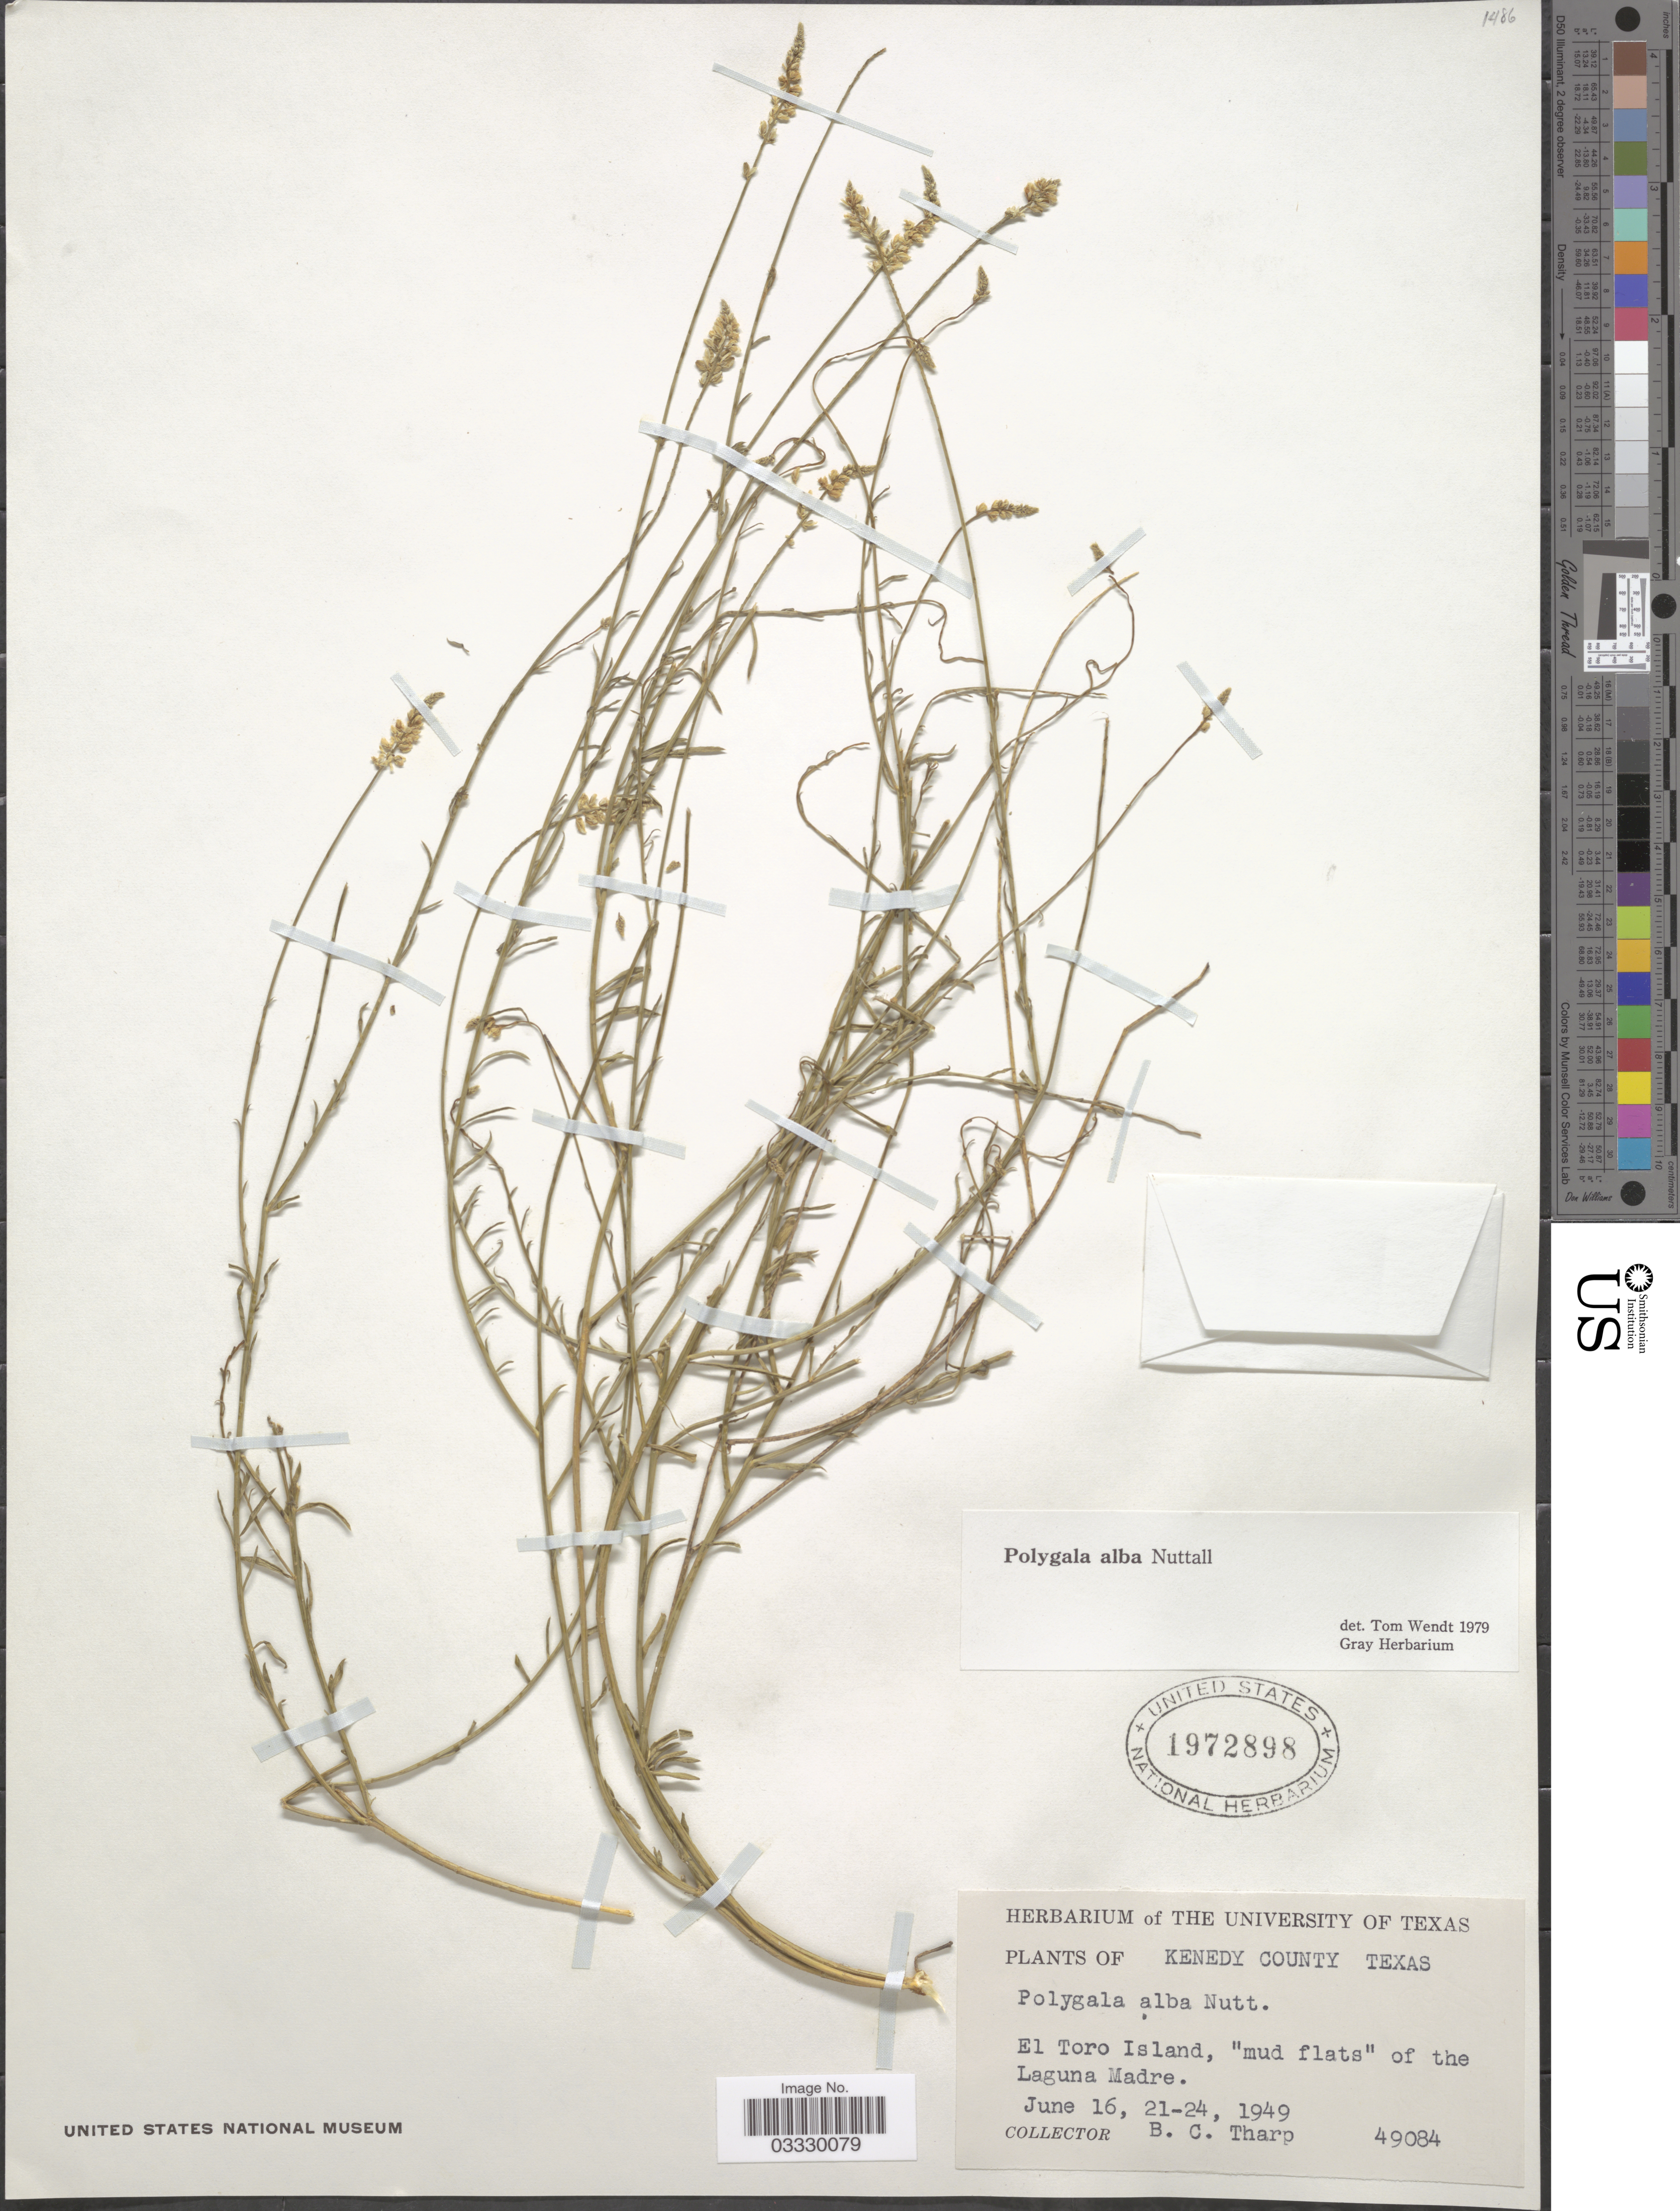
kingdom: Plantae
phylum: Tracheophyta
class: Magnoliopsida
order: Fabales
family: Polygalaceae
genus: Polygala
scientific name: Polygala alba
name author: Nutt.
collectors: B. C. Tharp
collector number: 49084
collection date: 1949-06-16/1949-06-24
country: United States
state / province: Texas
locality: Kenedy County. El Toro Island, "mud flats" of the Laguna Madre.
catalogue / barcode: US 1972898